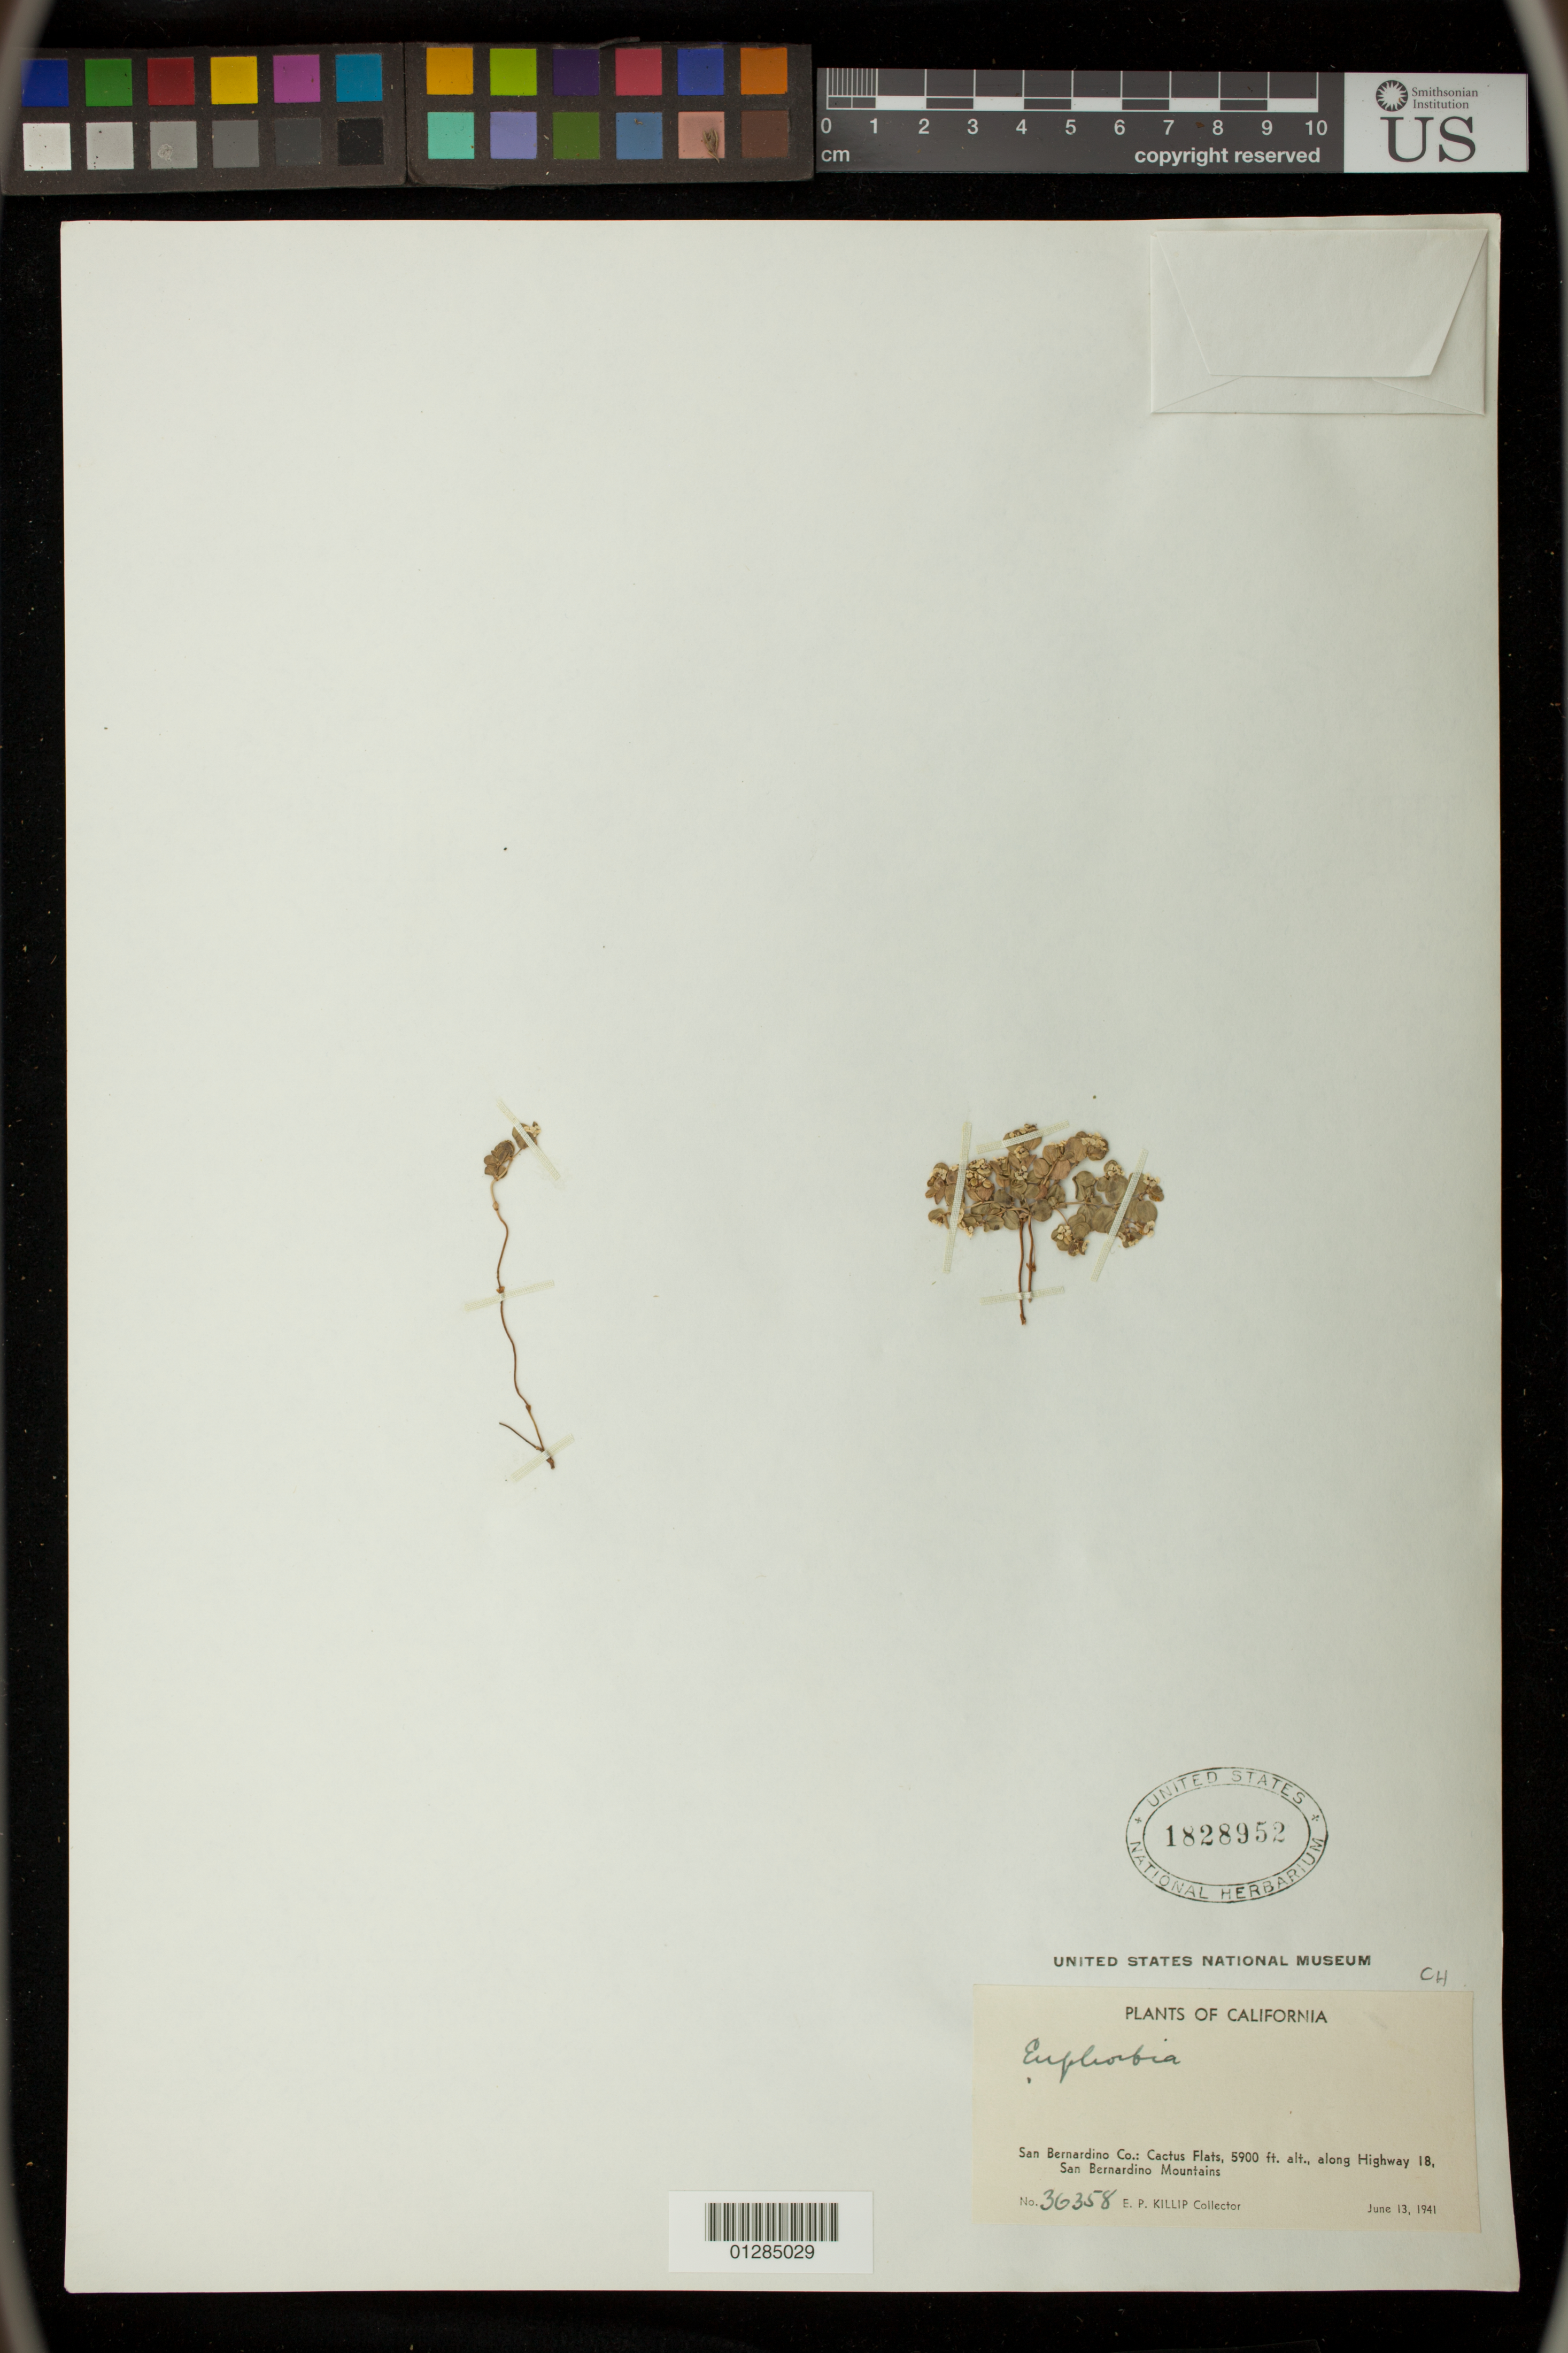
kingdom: Plantae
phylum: Tracheophyta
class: Magnoliopsida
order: Malpighiales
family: Euphorbiaceae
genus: Euphorbia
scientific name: Euphorbia sp.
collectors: E. P. Killip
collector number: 36358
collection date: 1941-06-13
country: United States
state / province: California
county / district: San Bernardino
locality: Cactus Flats along Highway 18, San Bernardino Mountains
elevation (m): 1798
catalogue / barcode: US 1828952